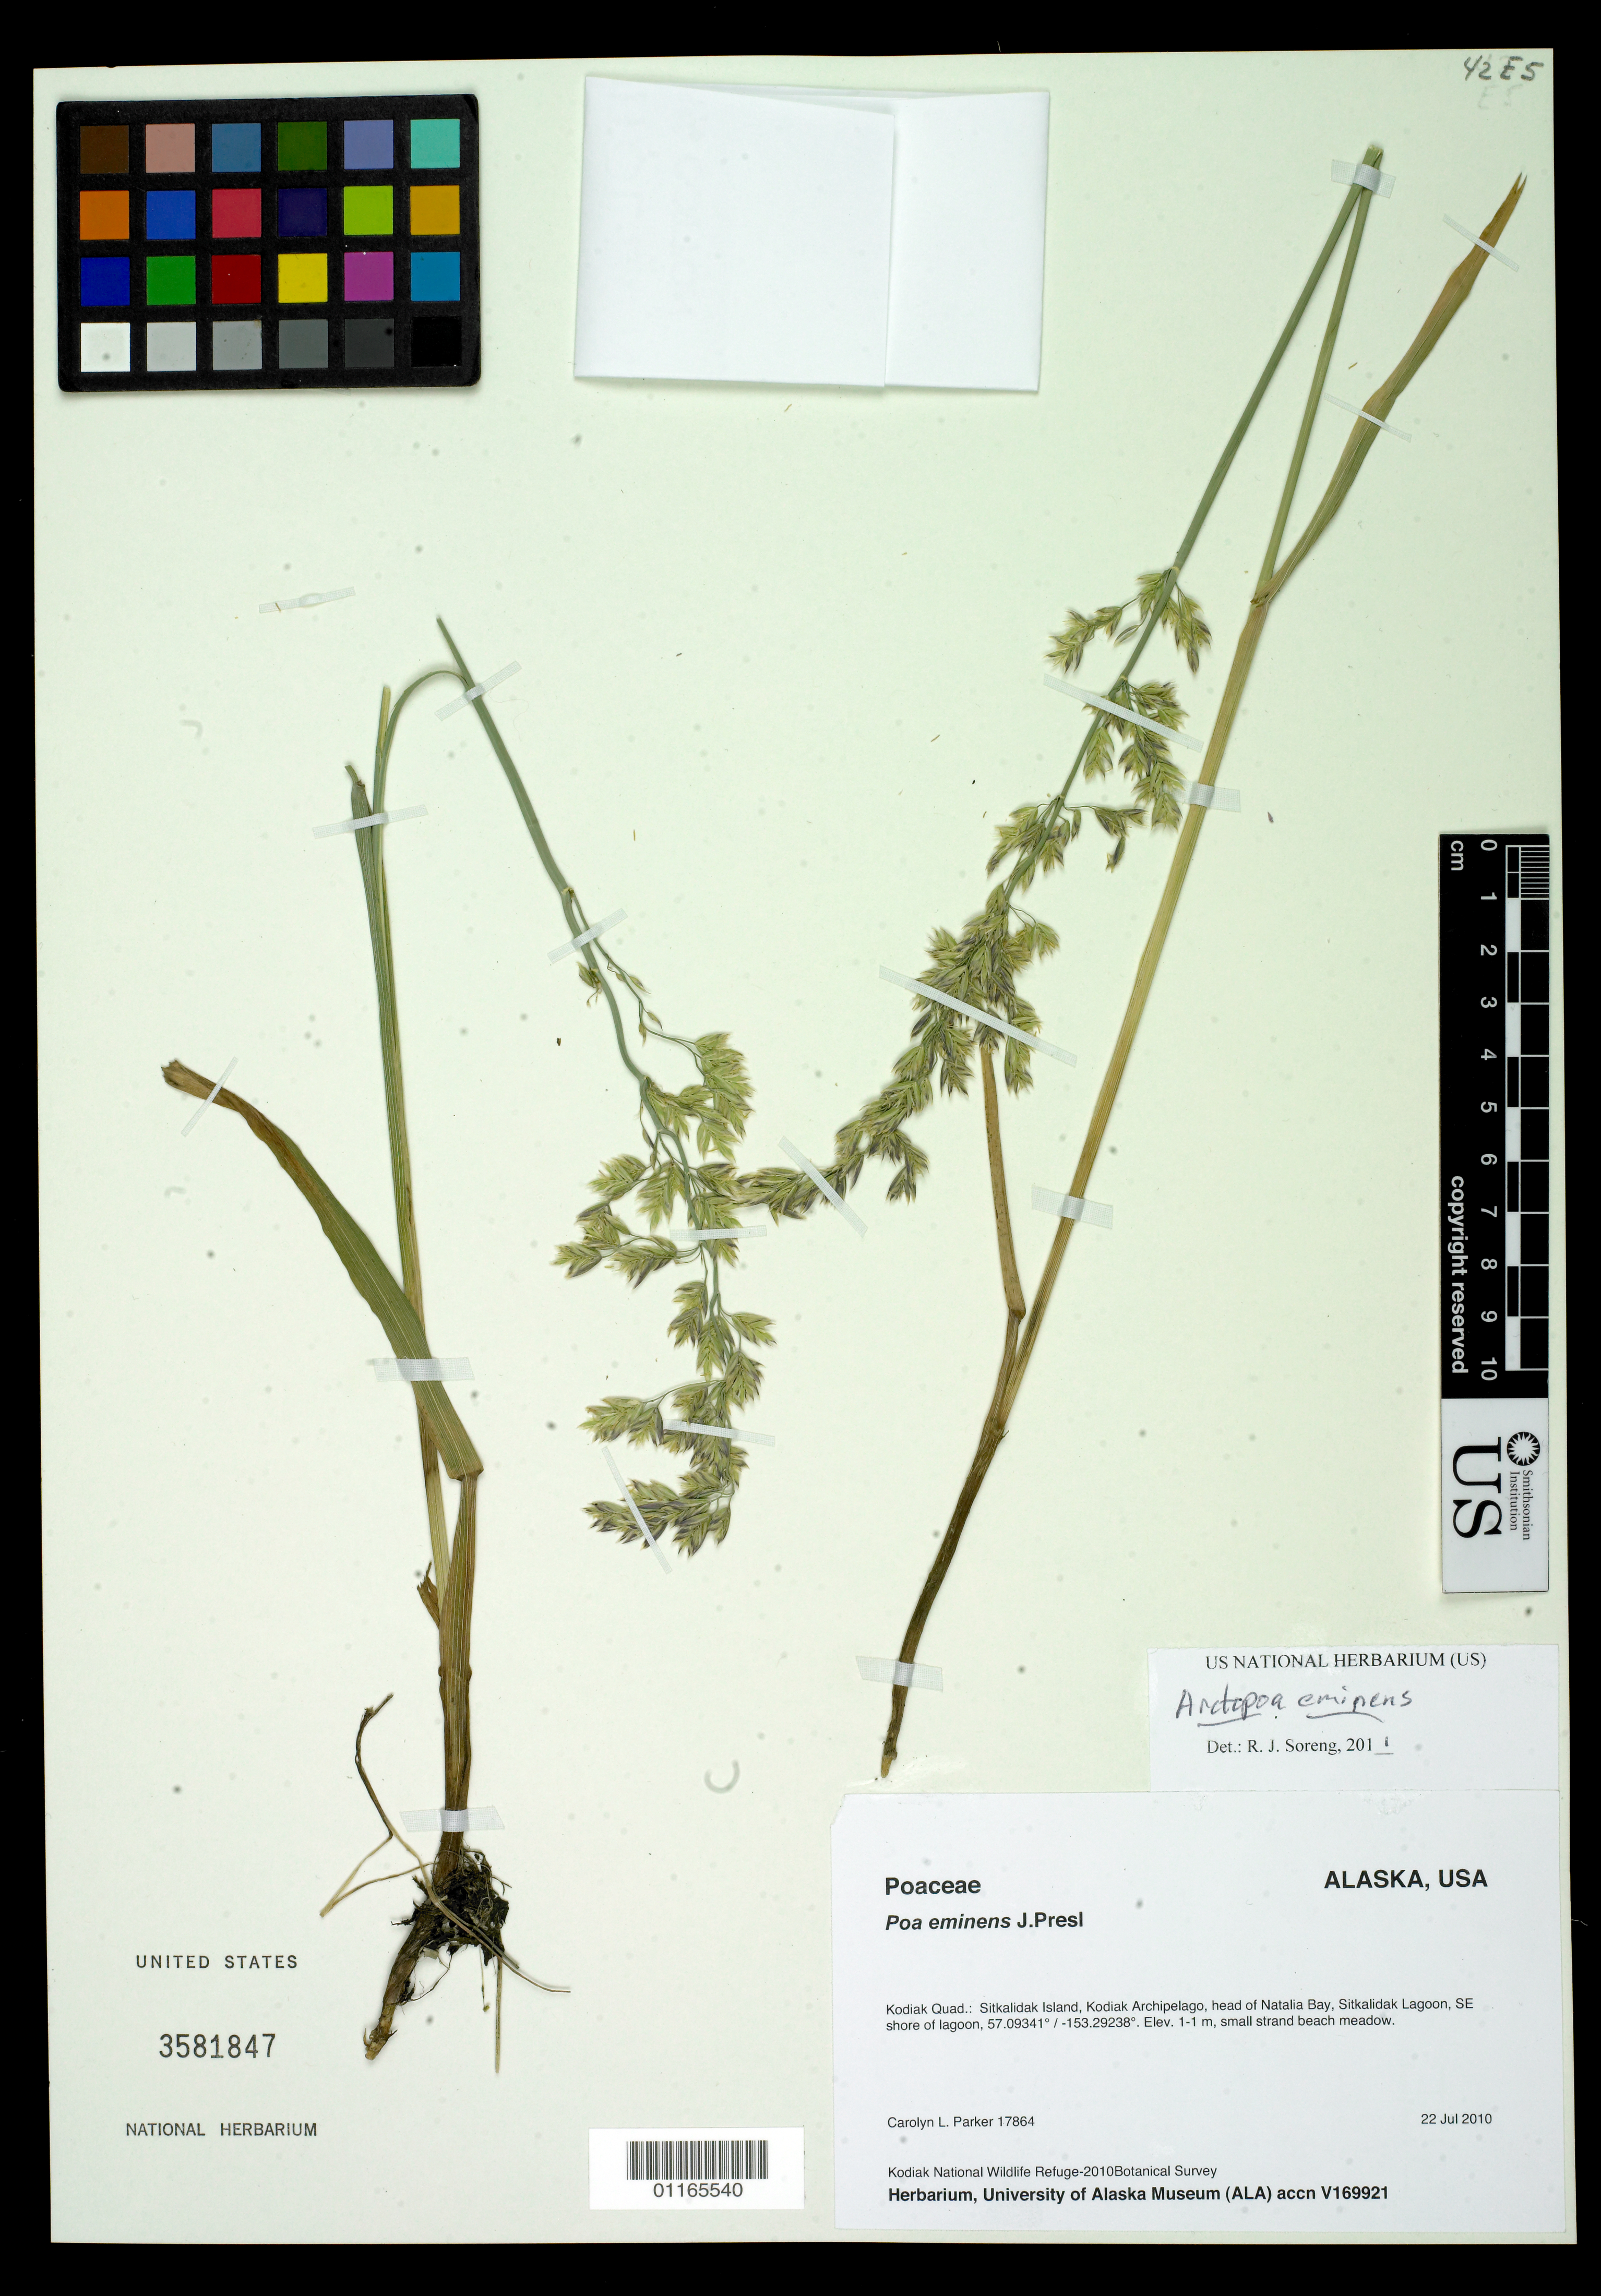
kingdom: Plantae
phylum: Tracheophyta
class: Liliopsida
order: Poales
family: Poaceae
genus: Arctopoa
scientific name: Arctopoa eminens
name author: (J. Presl) Prob.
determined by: Soreng, Robert J., Research Associate (BOT), Smithsonian Institution - National Museum of Natural History (UNITED STATES)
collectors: C. L. Parker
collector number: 17864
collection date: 2010-07-22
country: United States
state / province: Alaska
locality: Kodiak Quad.: Sitkalidak Island, Kodiak Archipelago, head of Natalia Bay, Sitkalidak Lagoon, SE shore of lagoon.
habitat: small strand beach meadow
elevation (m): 1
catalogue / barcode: US 3581847